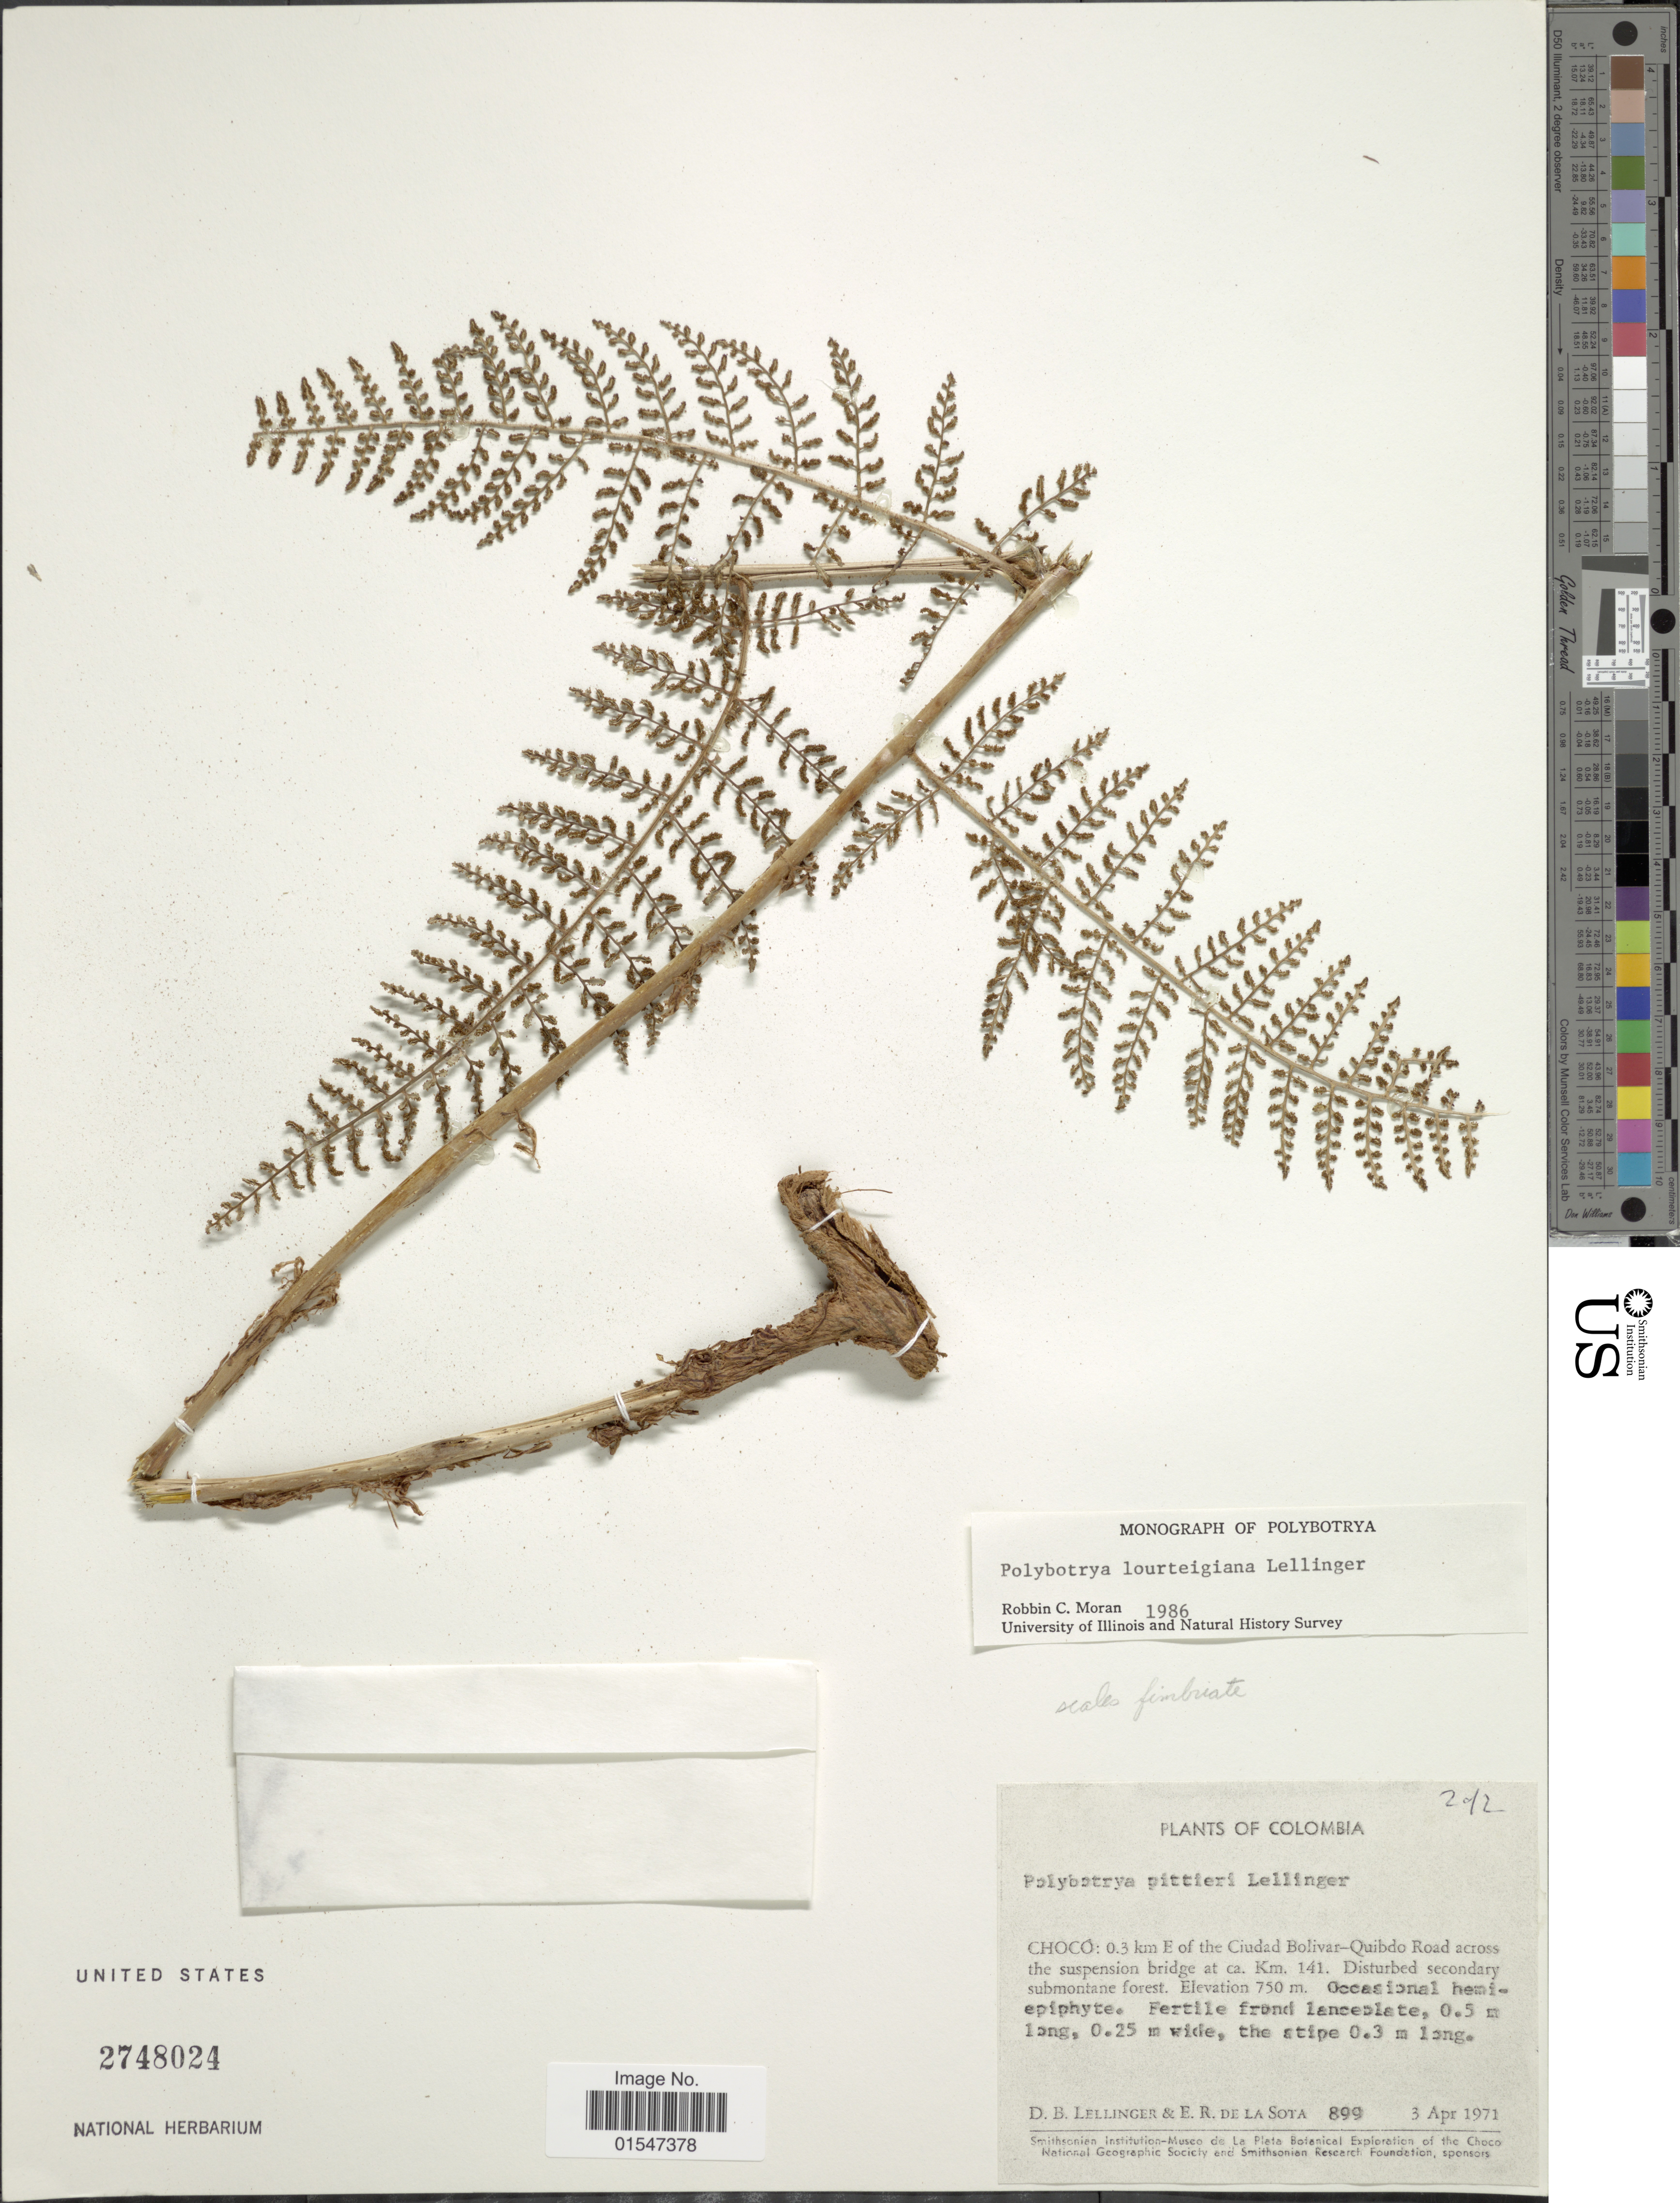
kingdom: Plantae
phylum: Tracheophyta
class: Polypodiopsida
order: Polypodiales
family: Dryopteridaceae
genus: Polybotrya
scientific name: Polybotrya lourteigiana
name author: Lellinger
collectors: D. B. Lellinger & E. R. de la Sota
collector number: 899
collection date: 1971-04-03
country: Colombia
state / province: Chocó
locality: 0.3 km E of the Ciudad Bolivar- Quibdo Road across the suspension bridge at ca. Km. 141.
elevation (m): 750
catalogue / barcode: US 2748024